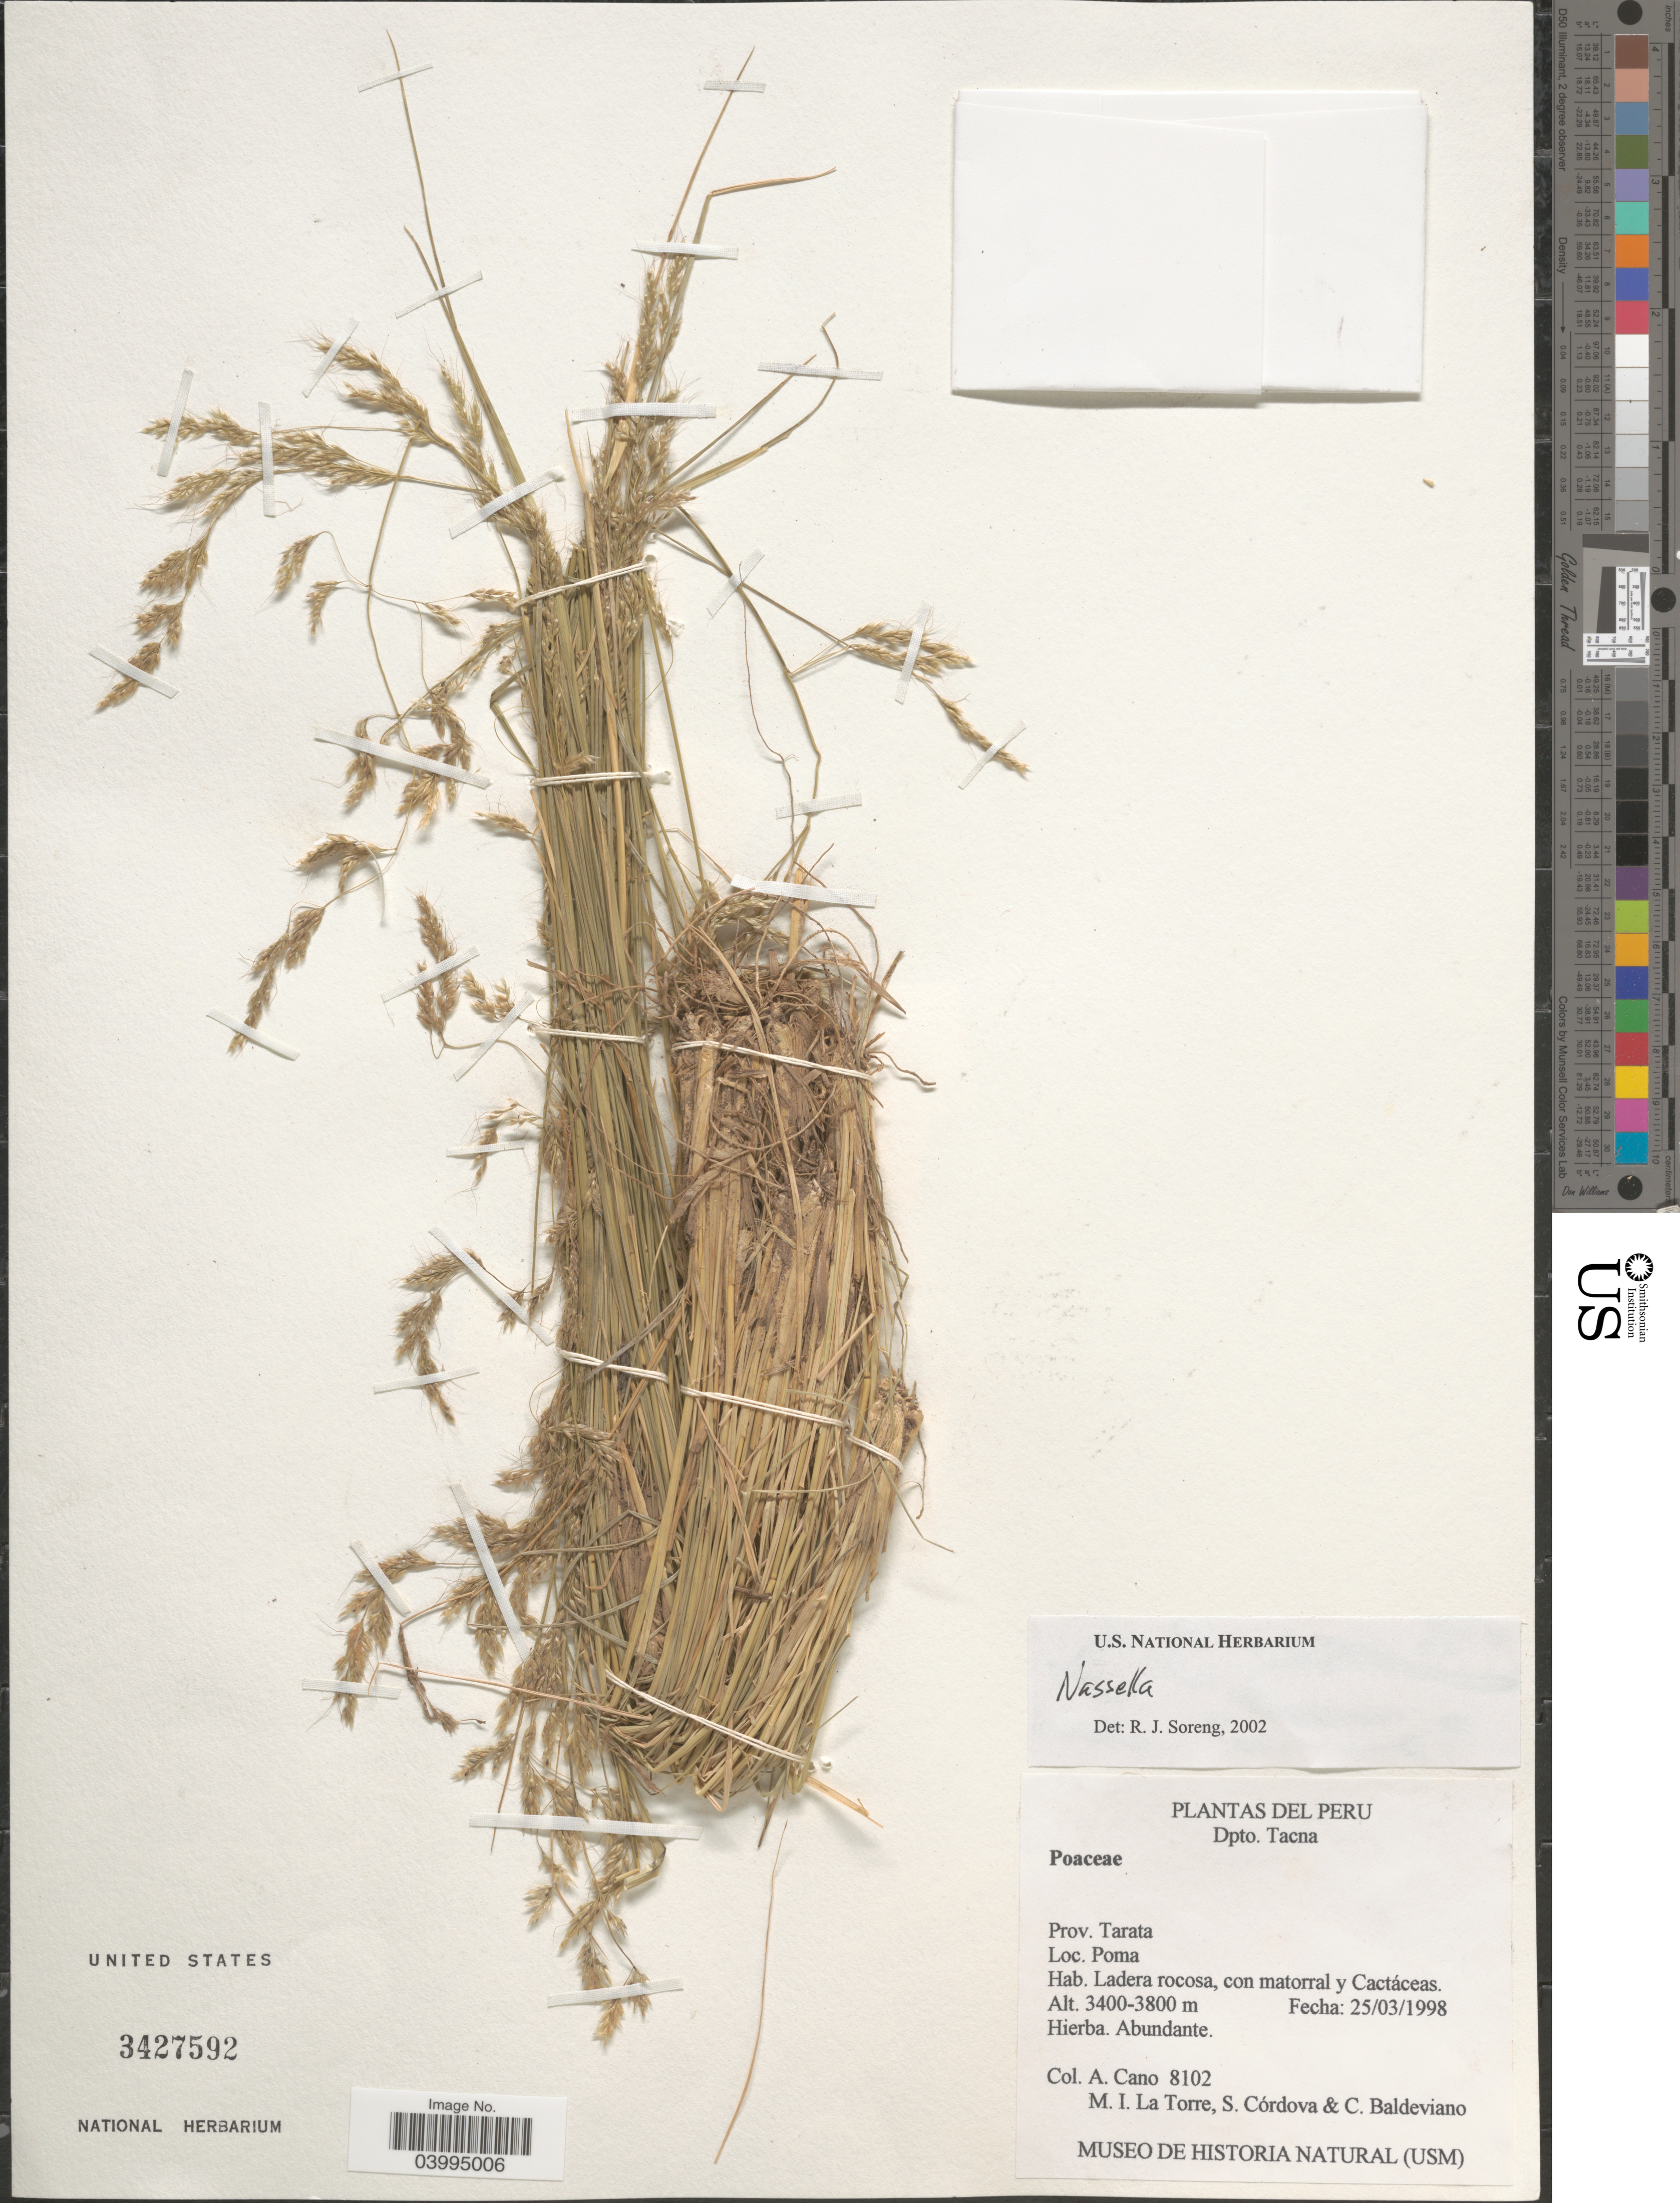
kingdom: Plantae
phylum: Tracheophyta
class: Liliopsida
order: Poales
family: Poaceae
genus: Stipa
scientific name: Stipa sp.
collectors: A. Cano, M. La Torre, S. Cordova & C. Baldeviano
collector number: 8102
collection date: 1998-03-25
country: Peru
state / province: Tacna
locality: Dpto. Tacna. Prov. Tarata. Poma.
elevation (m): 3400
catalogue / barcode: US 3427592